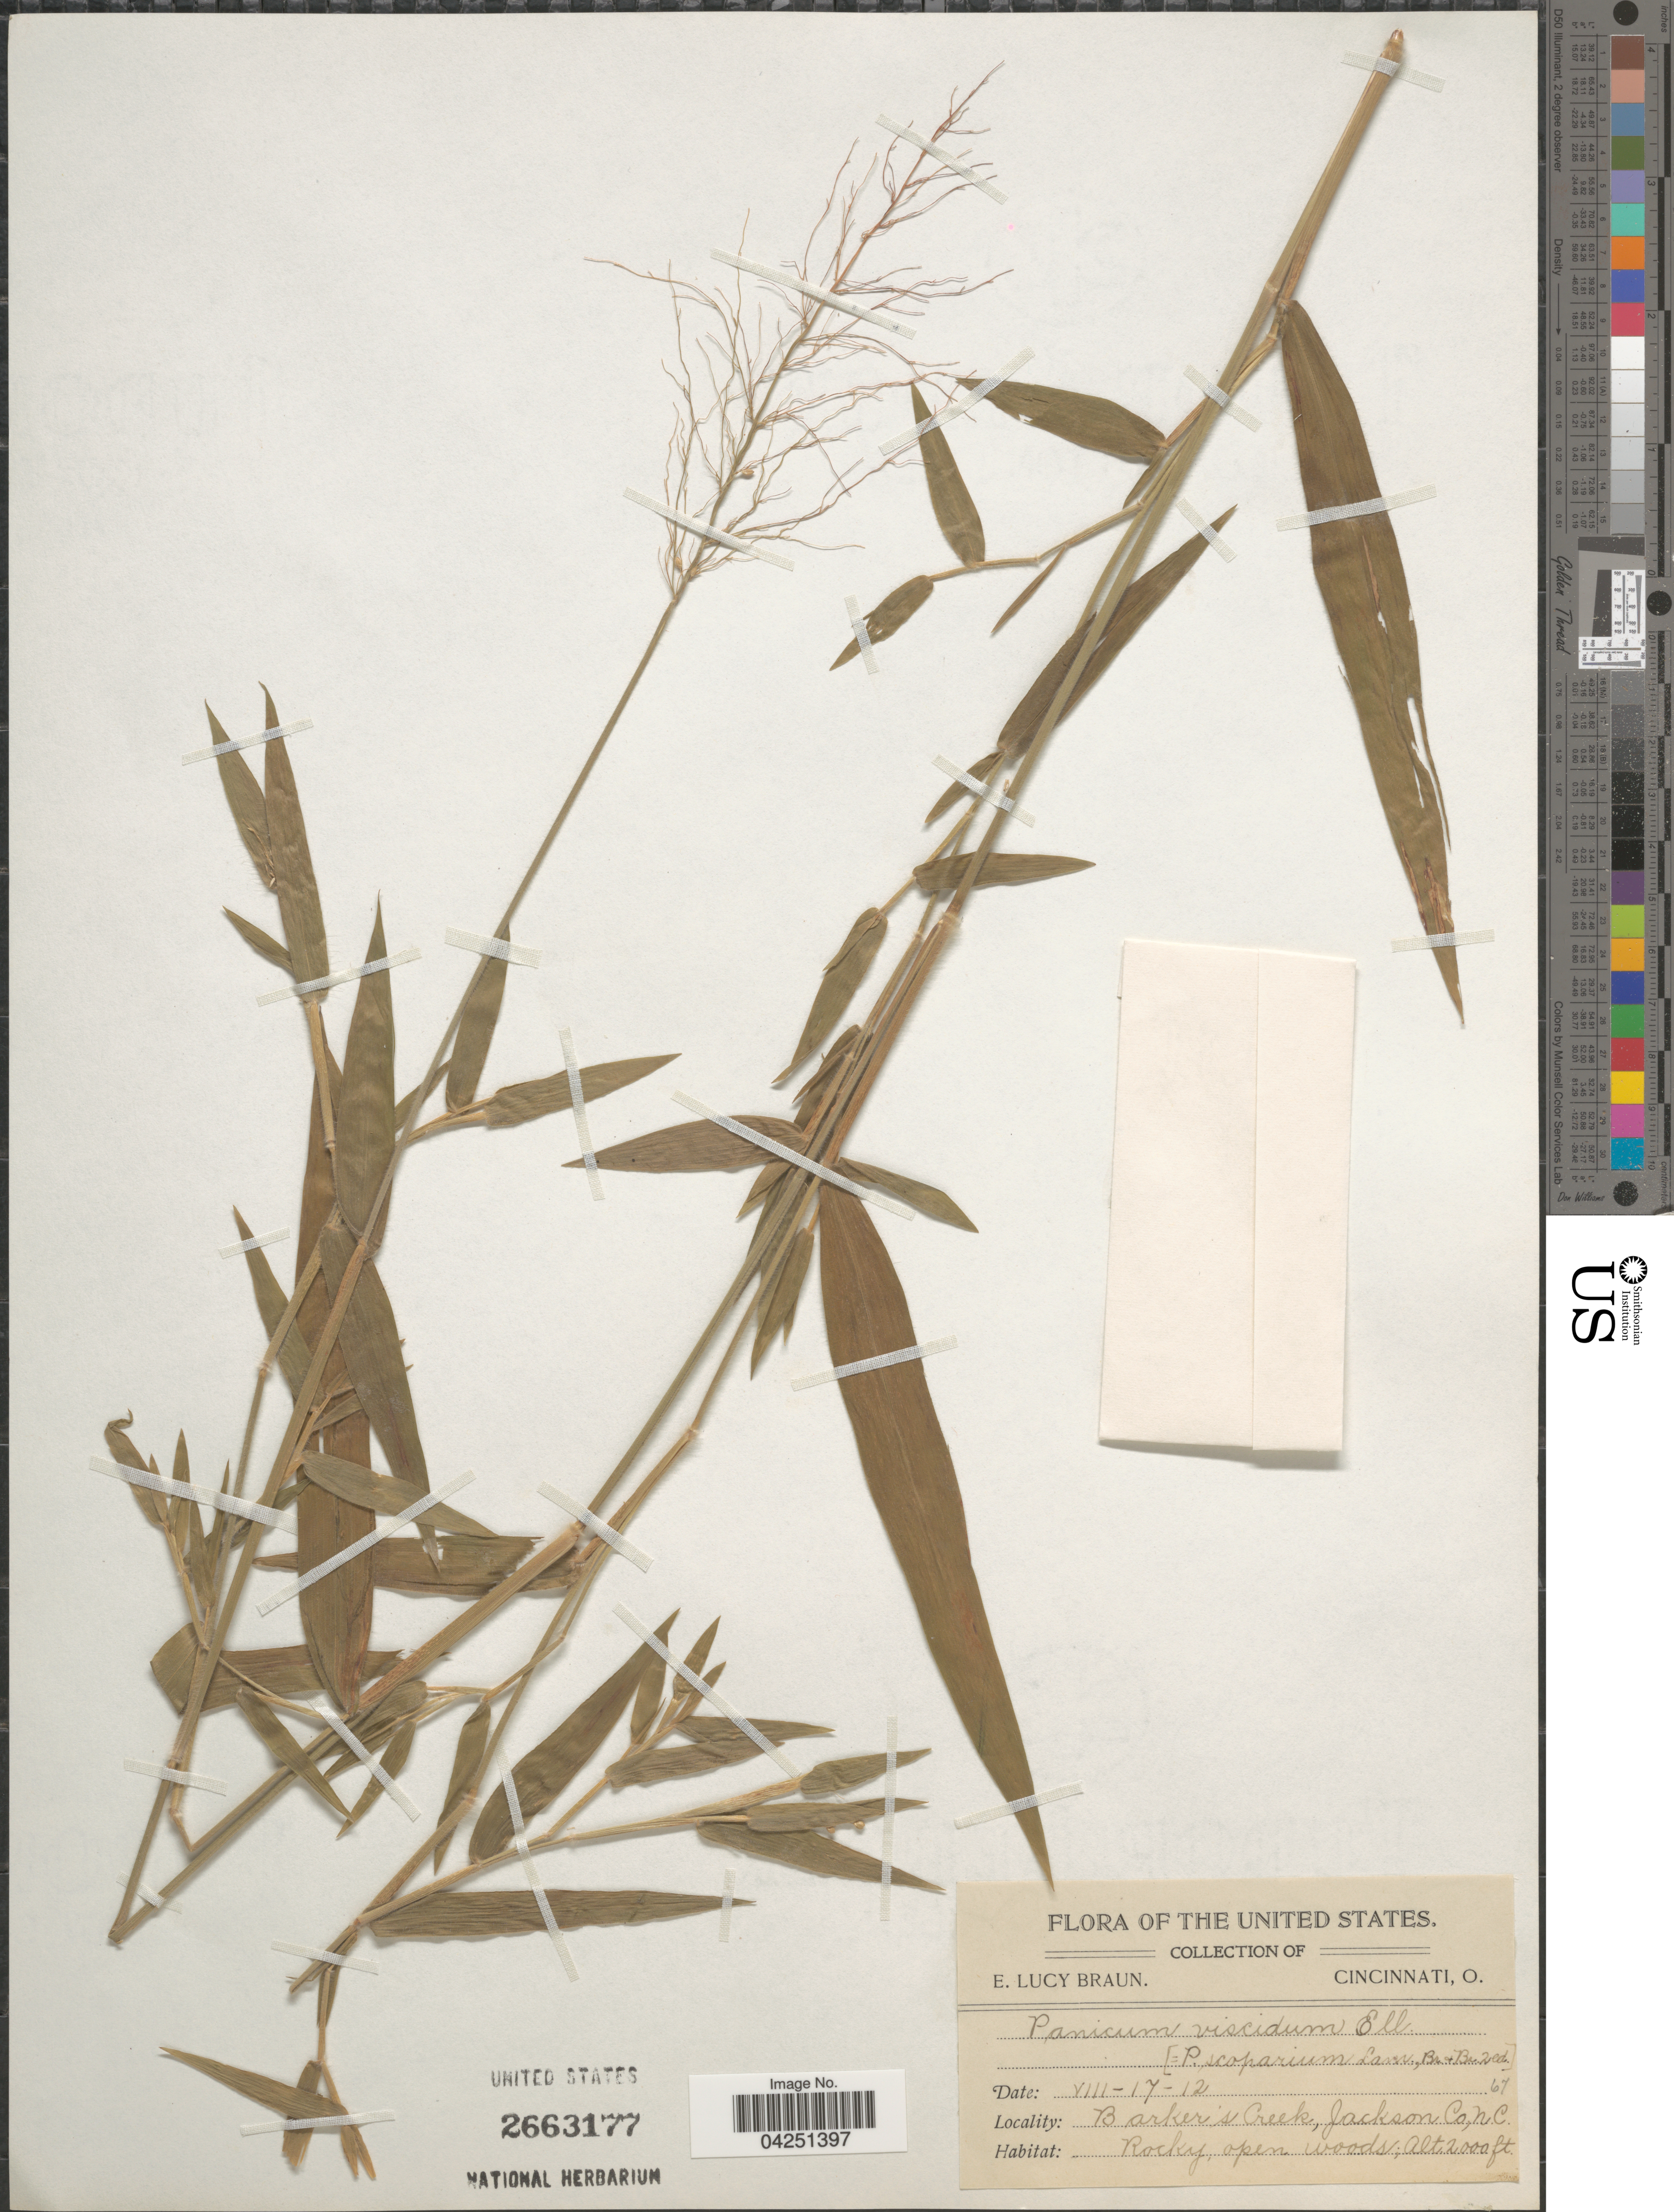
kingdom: Plantae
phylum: Tracheophyta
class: Liliopsida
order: Poales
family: Poaceae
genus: Dichanthelium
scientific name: Dichanthelium acuminatum var. acuminatum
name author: (Sw.) Gould & C.A. Clark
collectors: E. L. Braun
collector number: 67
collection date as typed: Transcribed d/m/y: 17/8/12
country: United States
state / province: North Carolina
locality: Barker's Creek, Jackson Co. Rocky open woods.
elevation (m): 610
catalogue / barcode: US 2663177